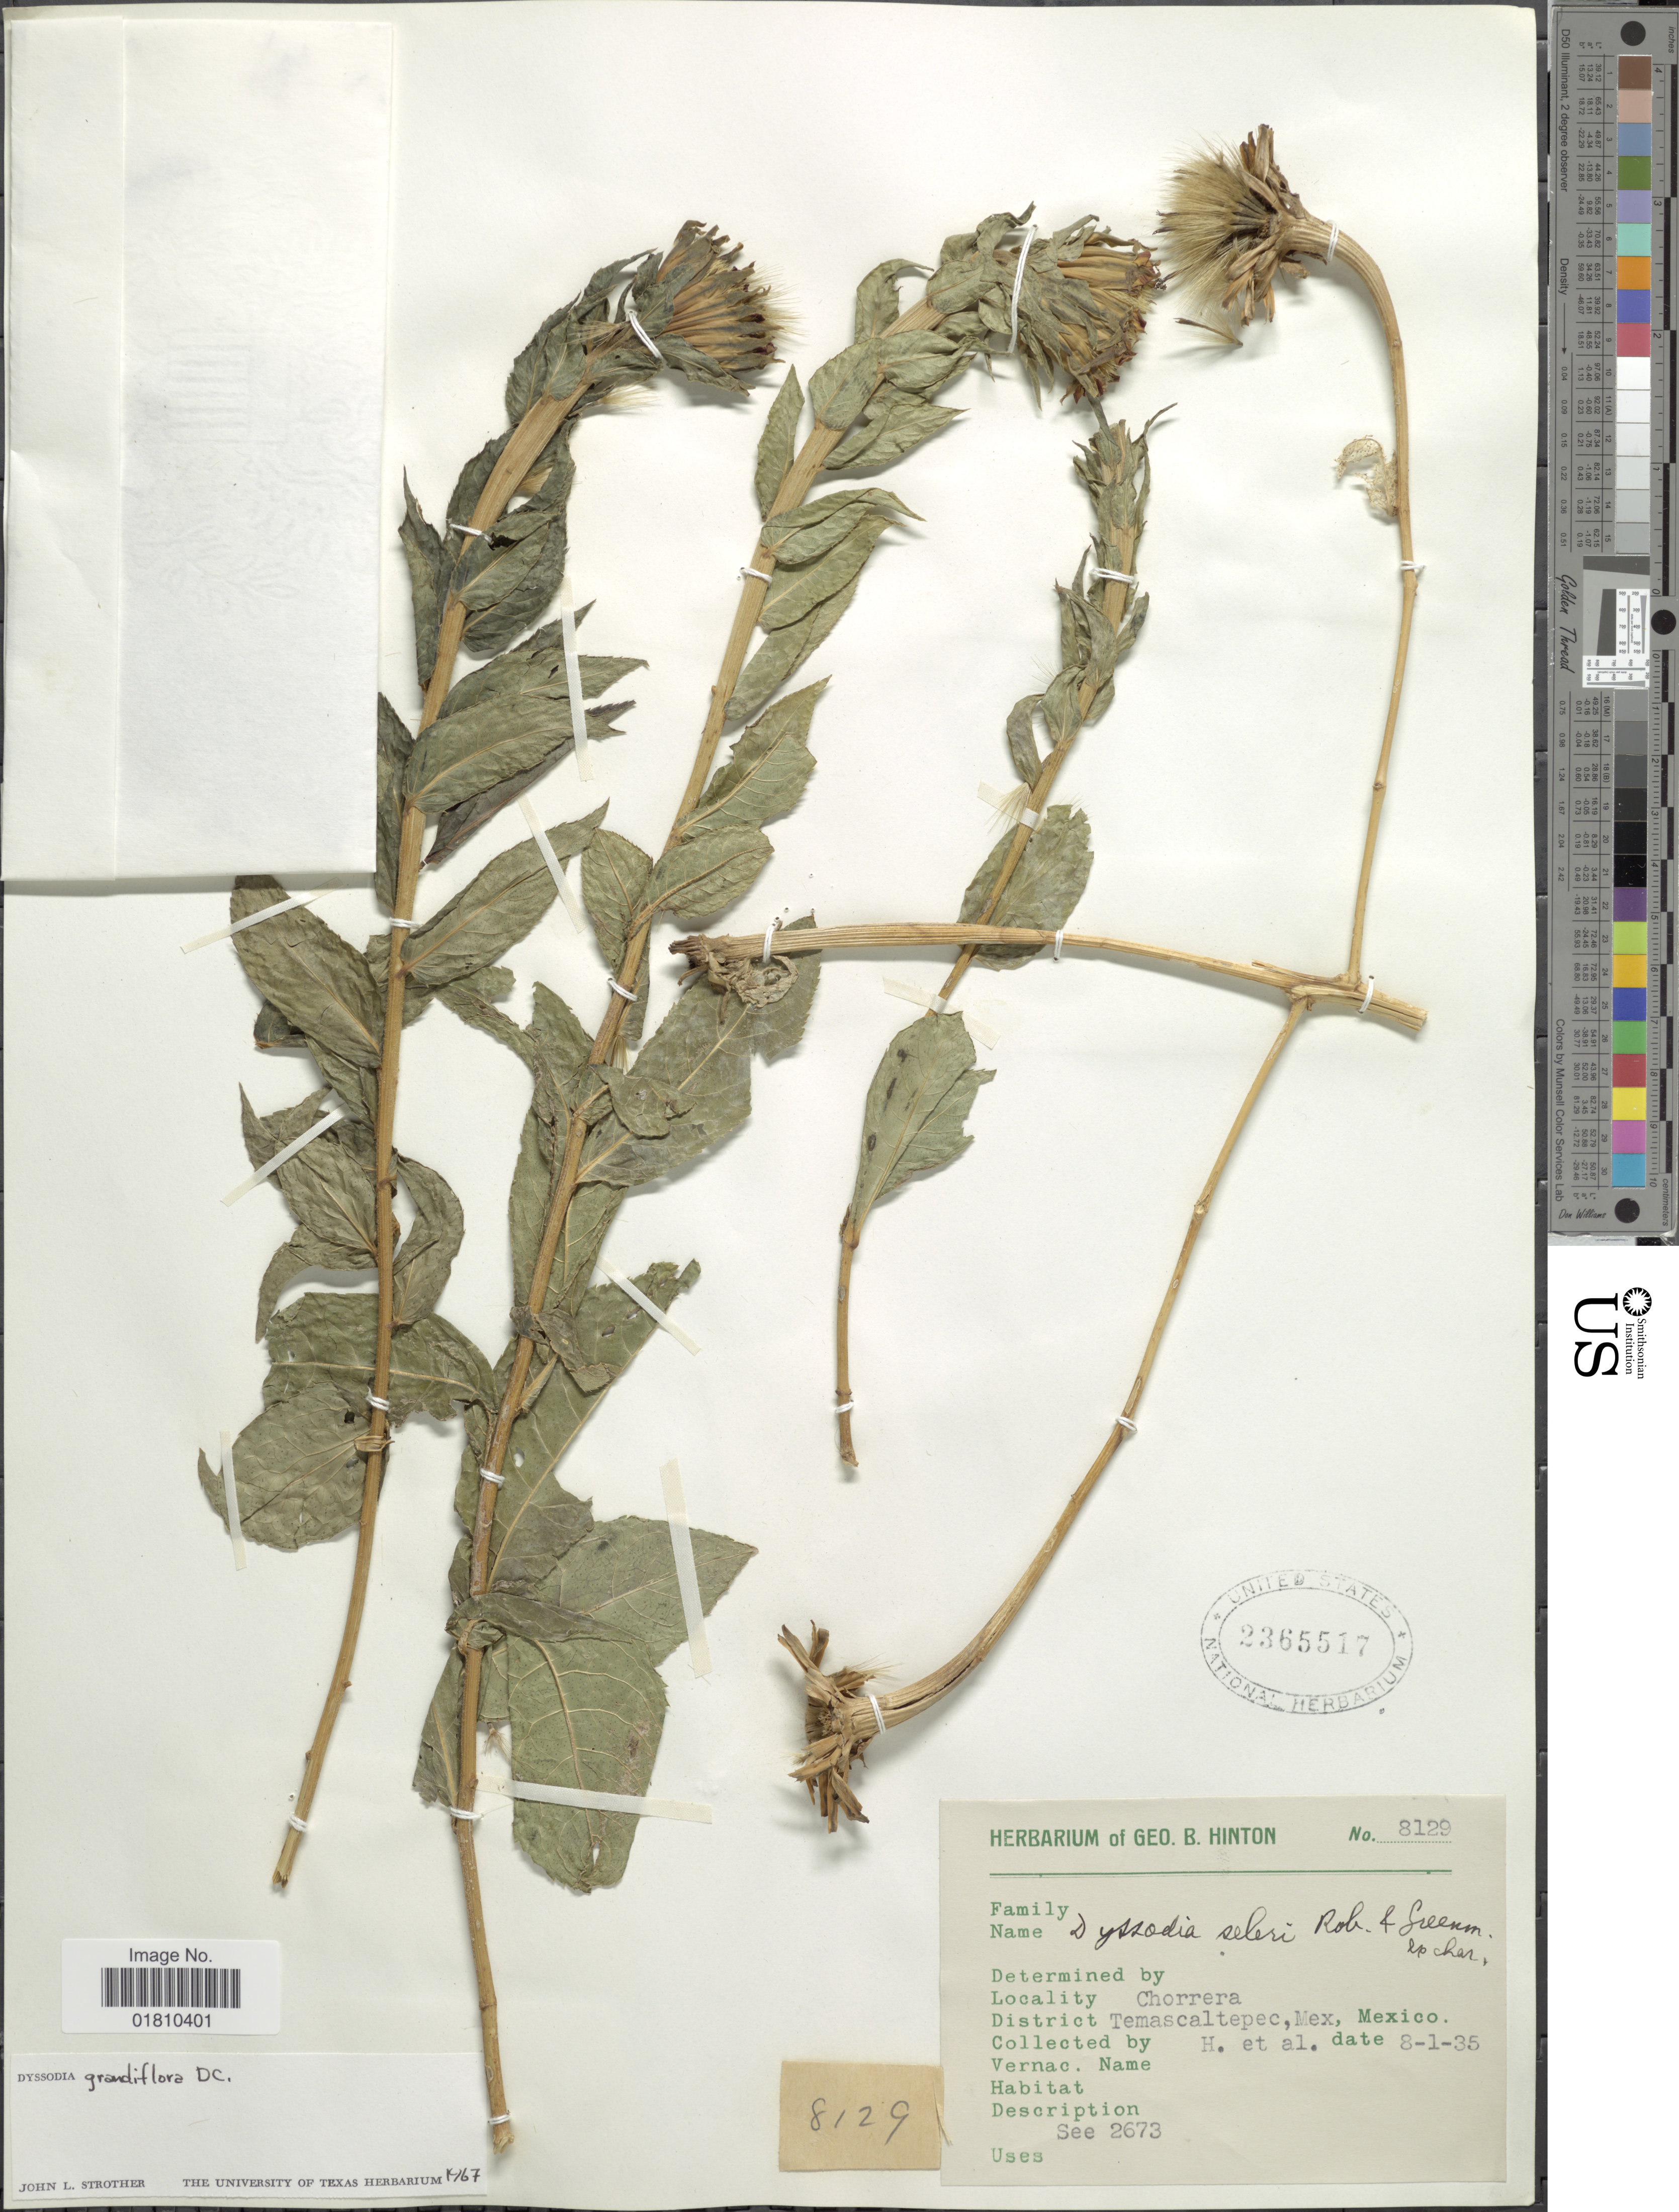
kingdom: Plantae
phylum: Tracheophyta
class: Magnoliopsida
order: Asterales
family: Asteraceae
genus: Boeberoides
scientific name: Boeberoides grandiflora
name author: (DC.) Strother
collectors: G. B. Hinton & et al.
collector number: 8129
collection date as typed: Transcribed d/m/y: 1/8/35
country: Mexico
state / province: México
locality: Chorrera, District Temascaltepec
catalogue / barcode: US 2365517